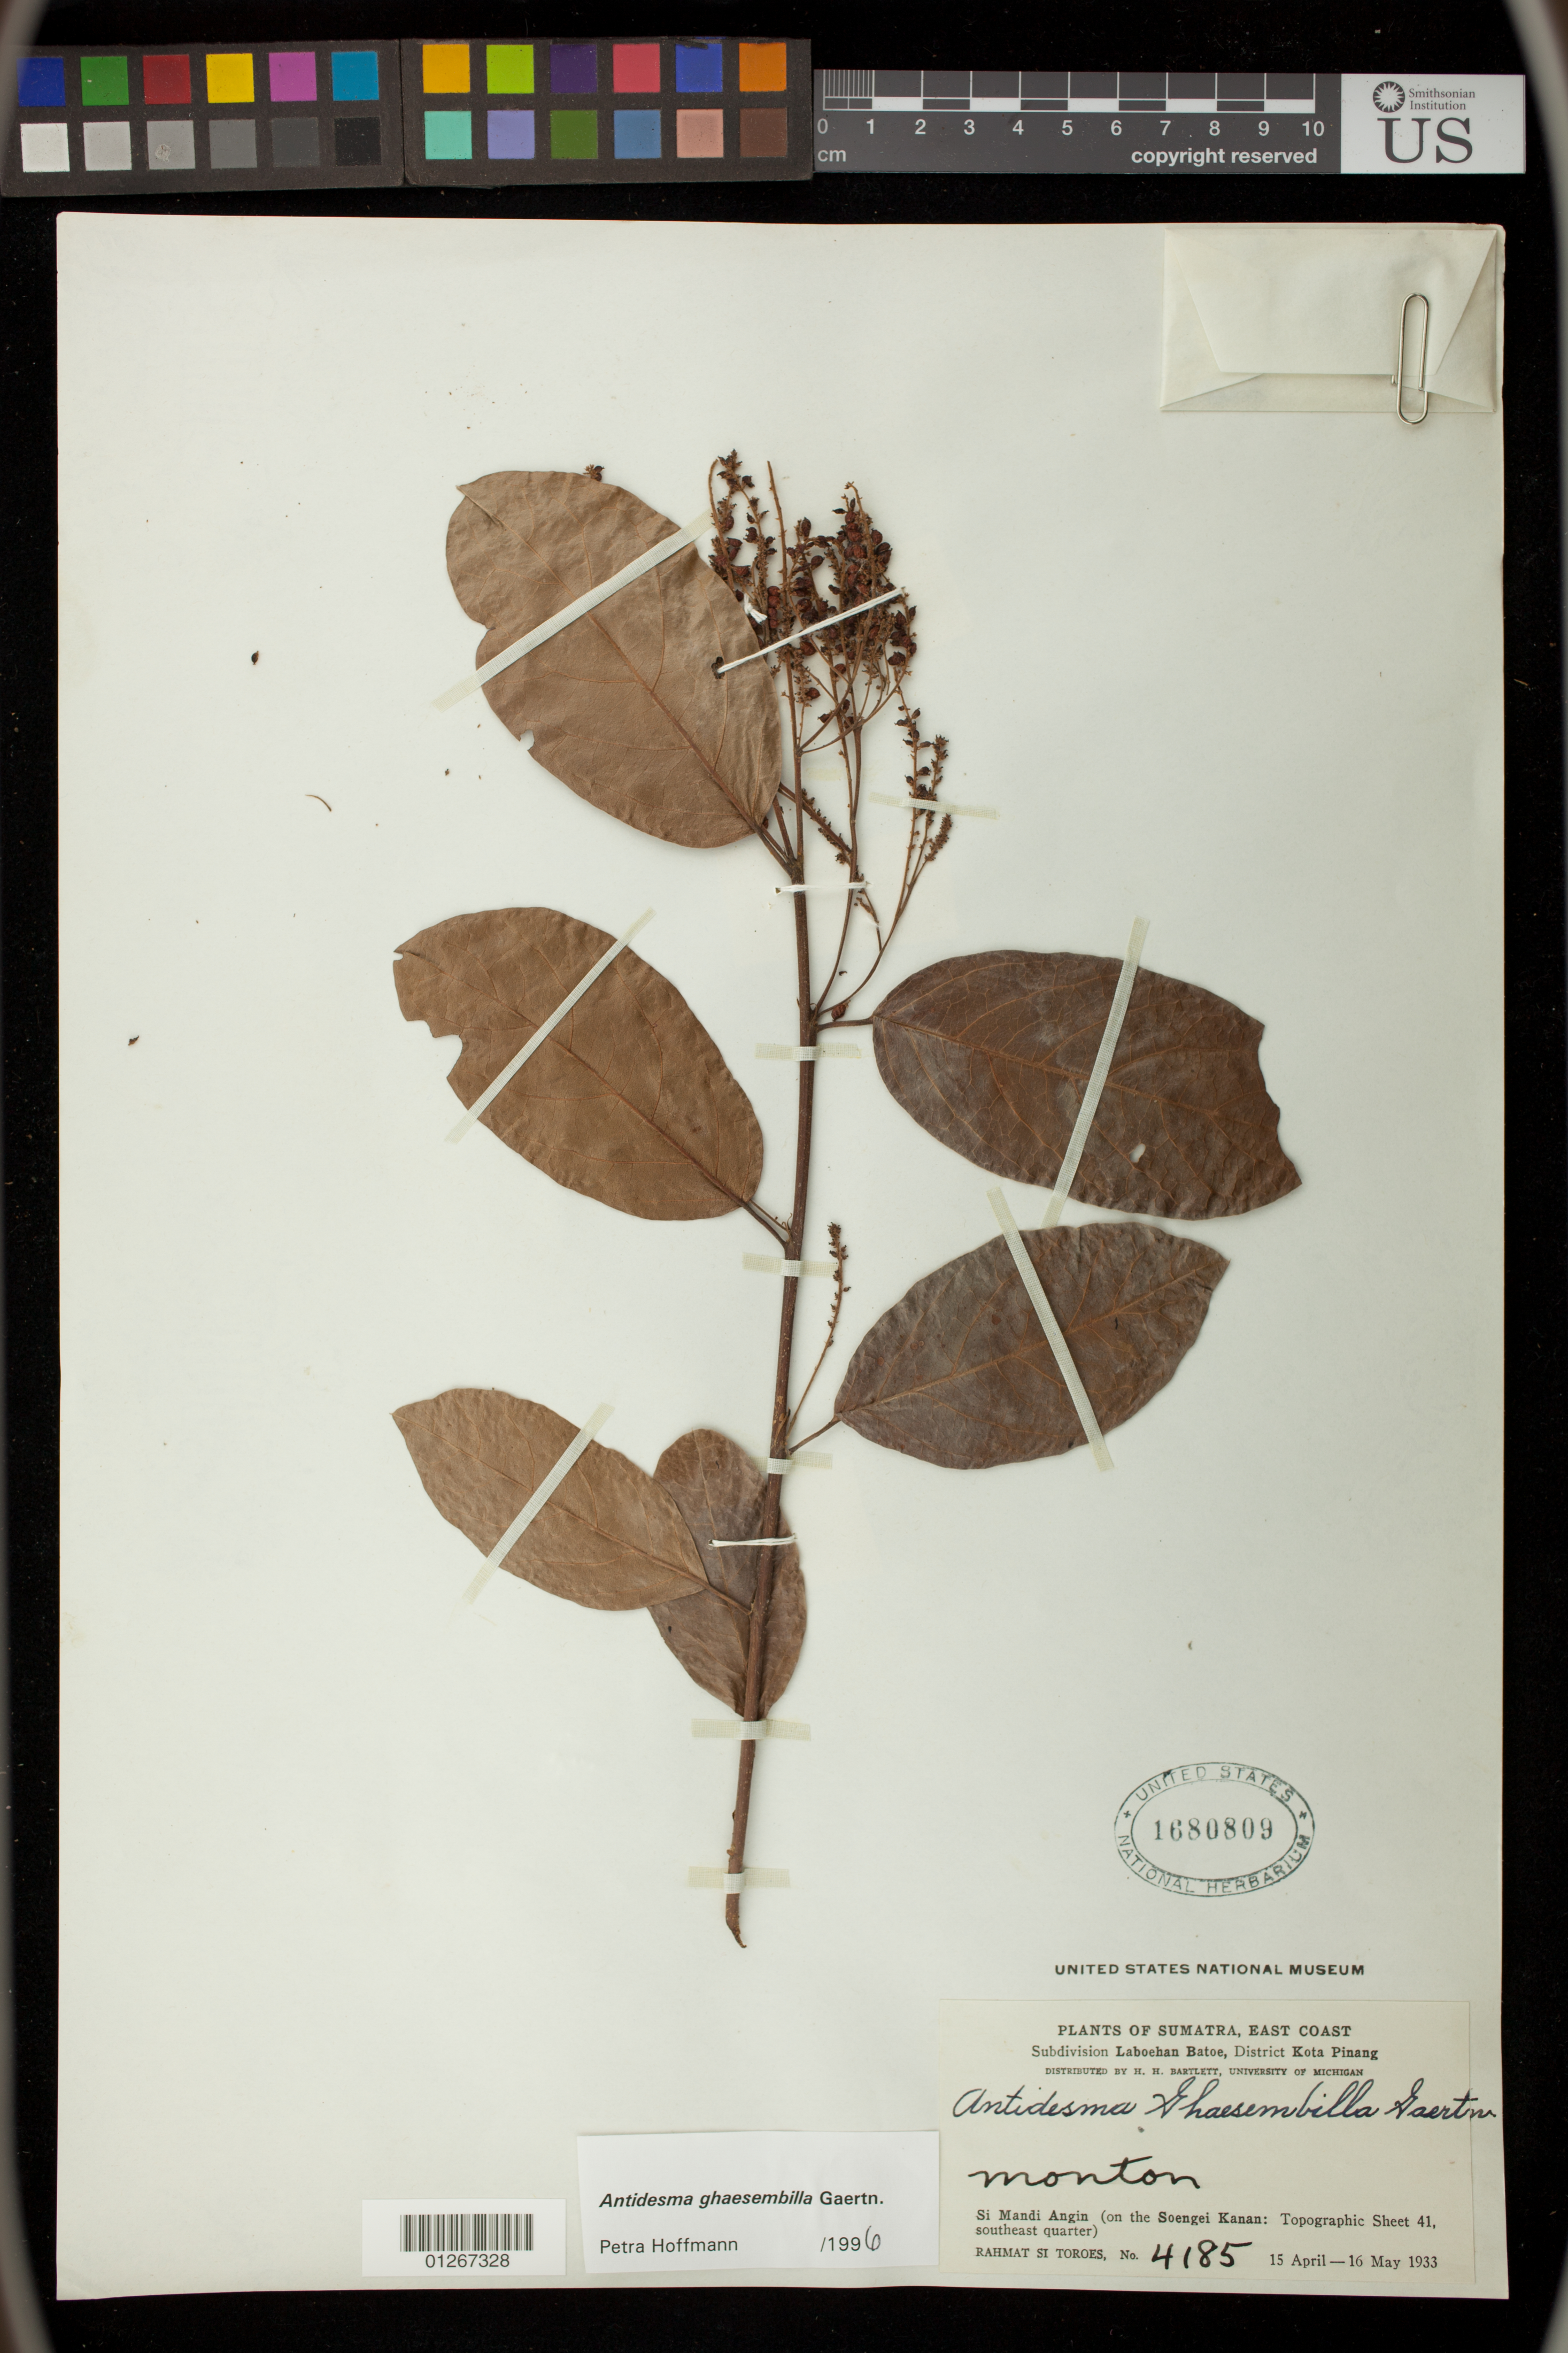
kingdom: Plantae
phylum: Tracheophyta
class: Magnoliopsida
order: Malpighiales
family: Phyllanthaceae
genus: Antidesma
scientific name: Antidesma ghaesembilla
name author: Gaertn.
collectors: Rahmat Si Boeea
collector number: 4185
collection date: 1933-04-15/1933-05-16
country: Indonesia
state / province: Sumatra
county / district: Sumatera Utara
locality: Sumatra, East Coast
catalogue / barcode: US 1680809